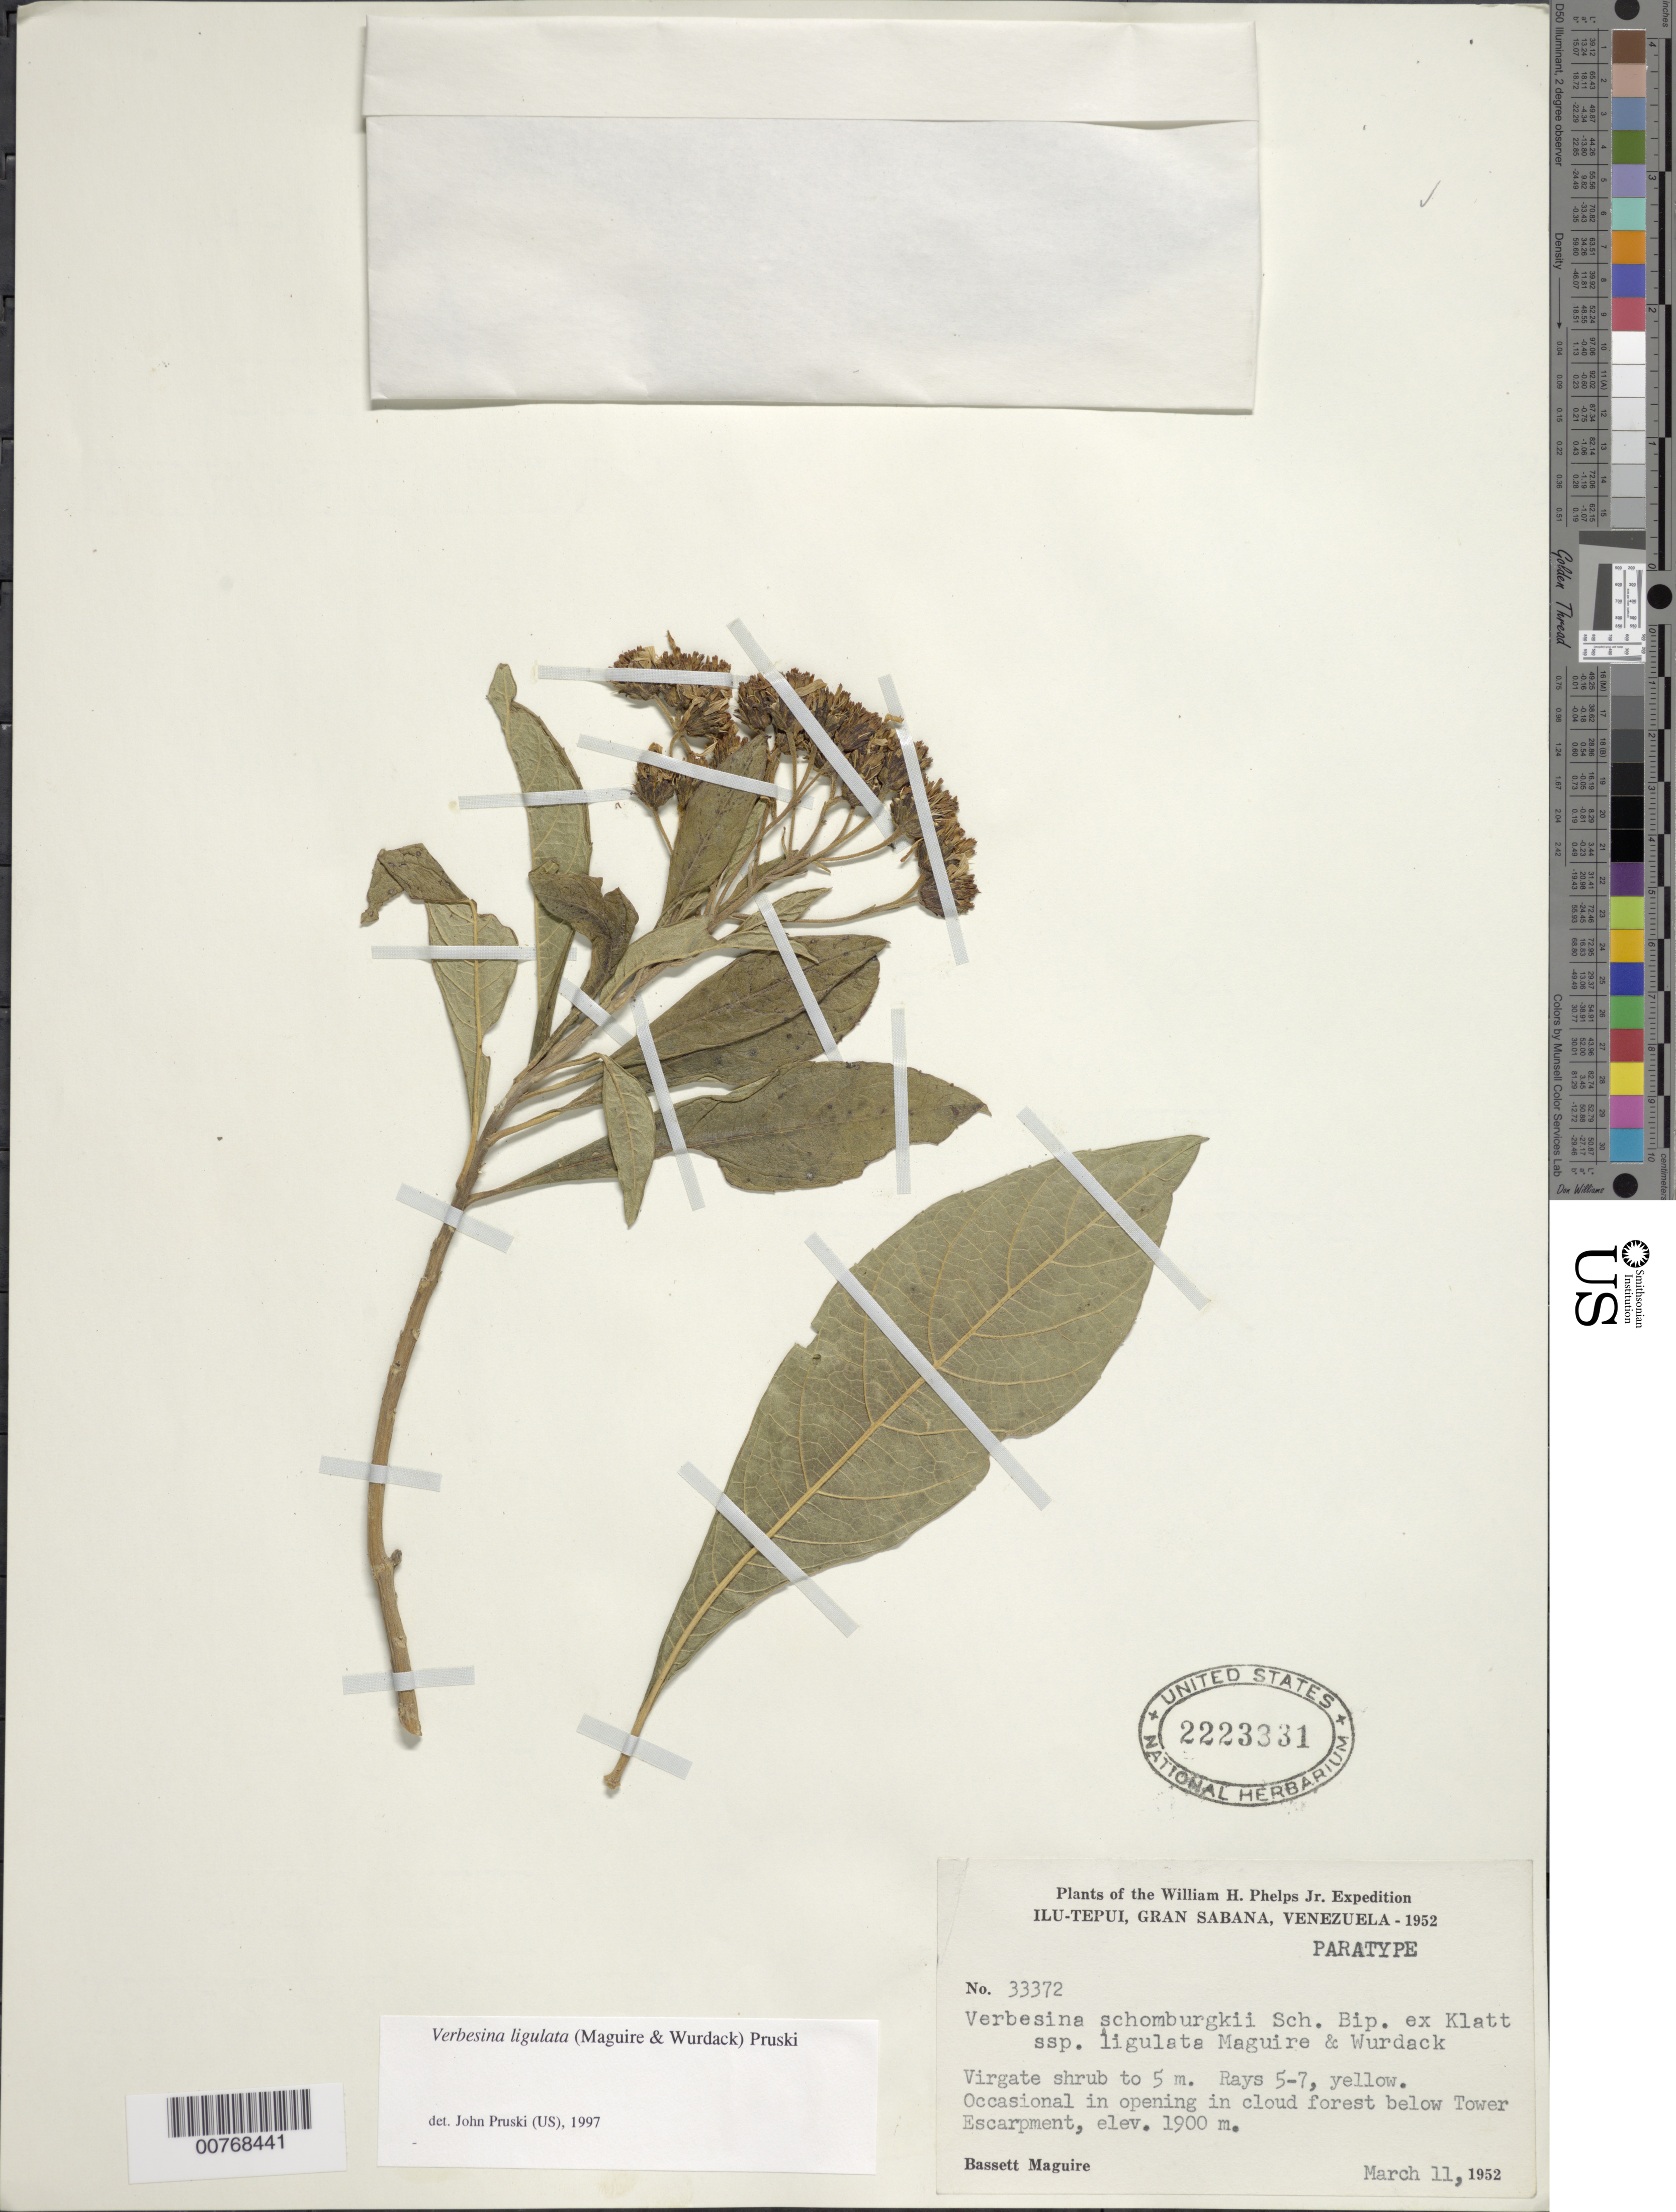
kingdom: Plantae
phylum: Tracheophyta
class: Magnoliopsida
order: Asterales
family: Asteraceae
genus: Verbesina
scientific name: Verbesina ligulata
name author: (Maguire & Wurdack) Pruski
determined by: Pruski, J. F.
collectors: B. Maguire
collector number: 33372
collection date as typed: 11-Mar-52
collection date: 1952-03-11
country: Venezuela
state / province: Bolívar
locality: Gran Sabana, Ilu-tepuí, below Tower Escarpment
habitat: Opening in cloud forest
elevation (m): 1900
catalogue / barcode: US 2223331